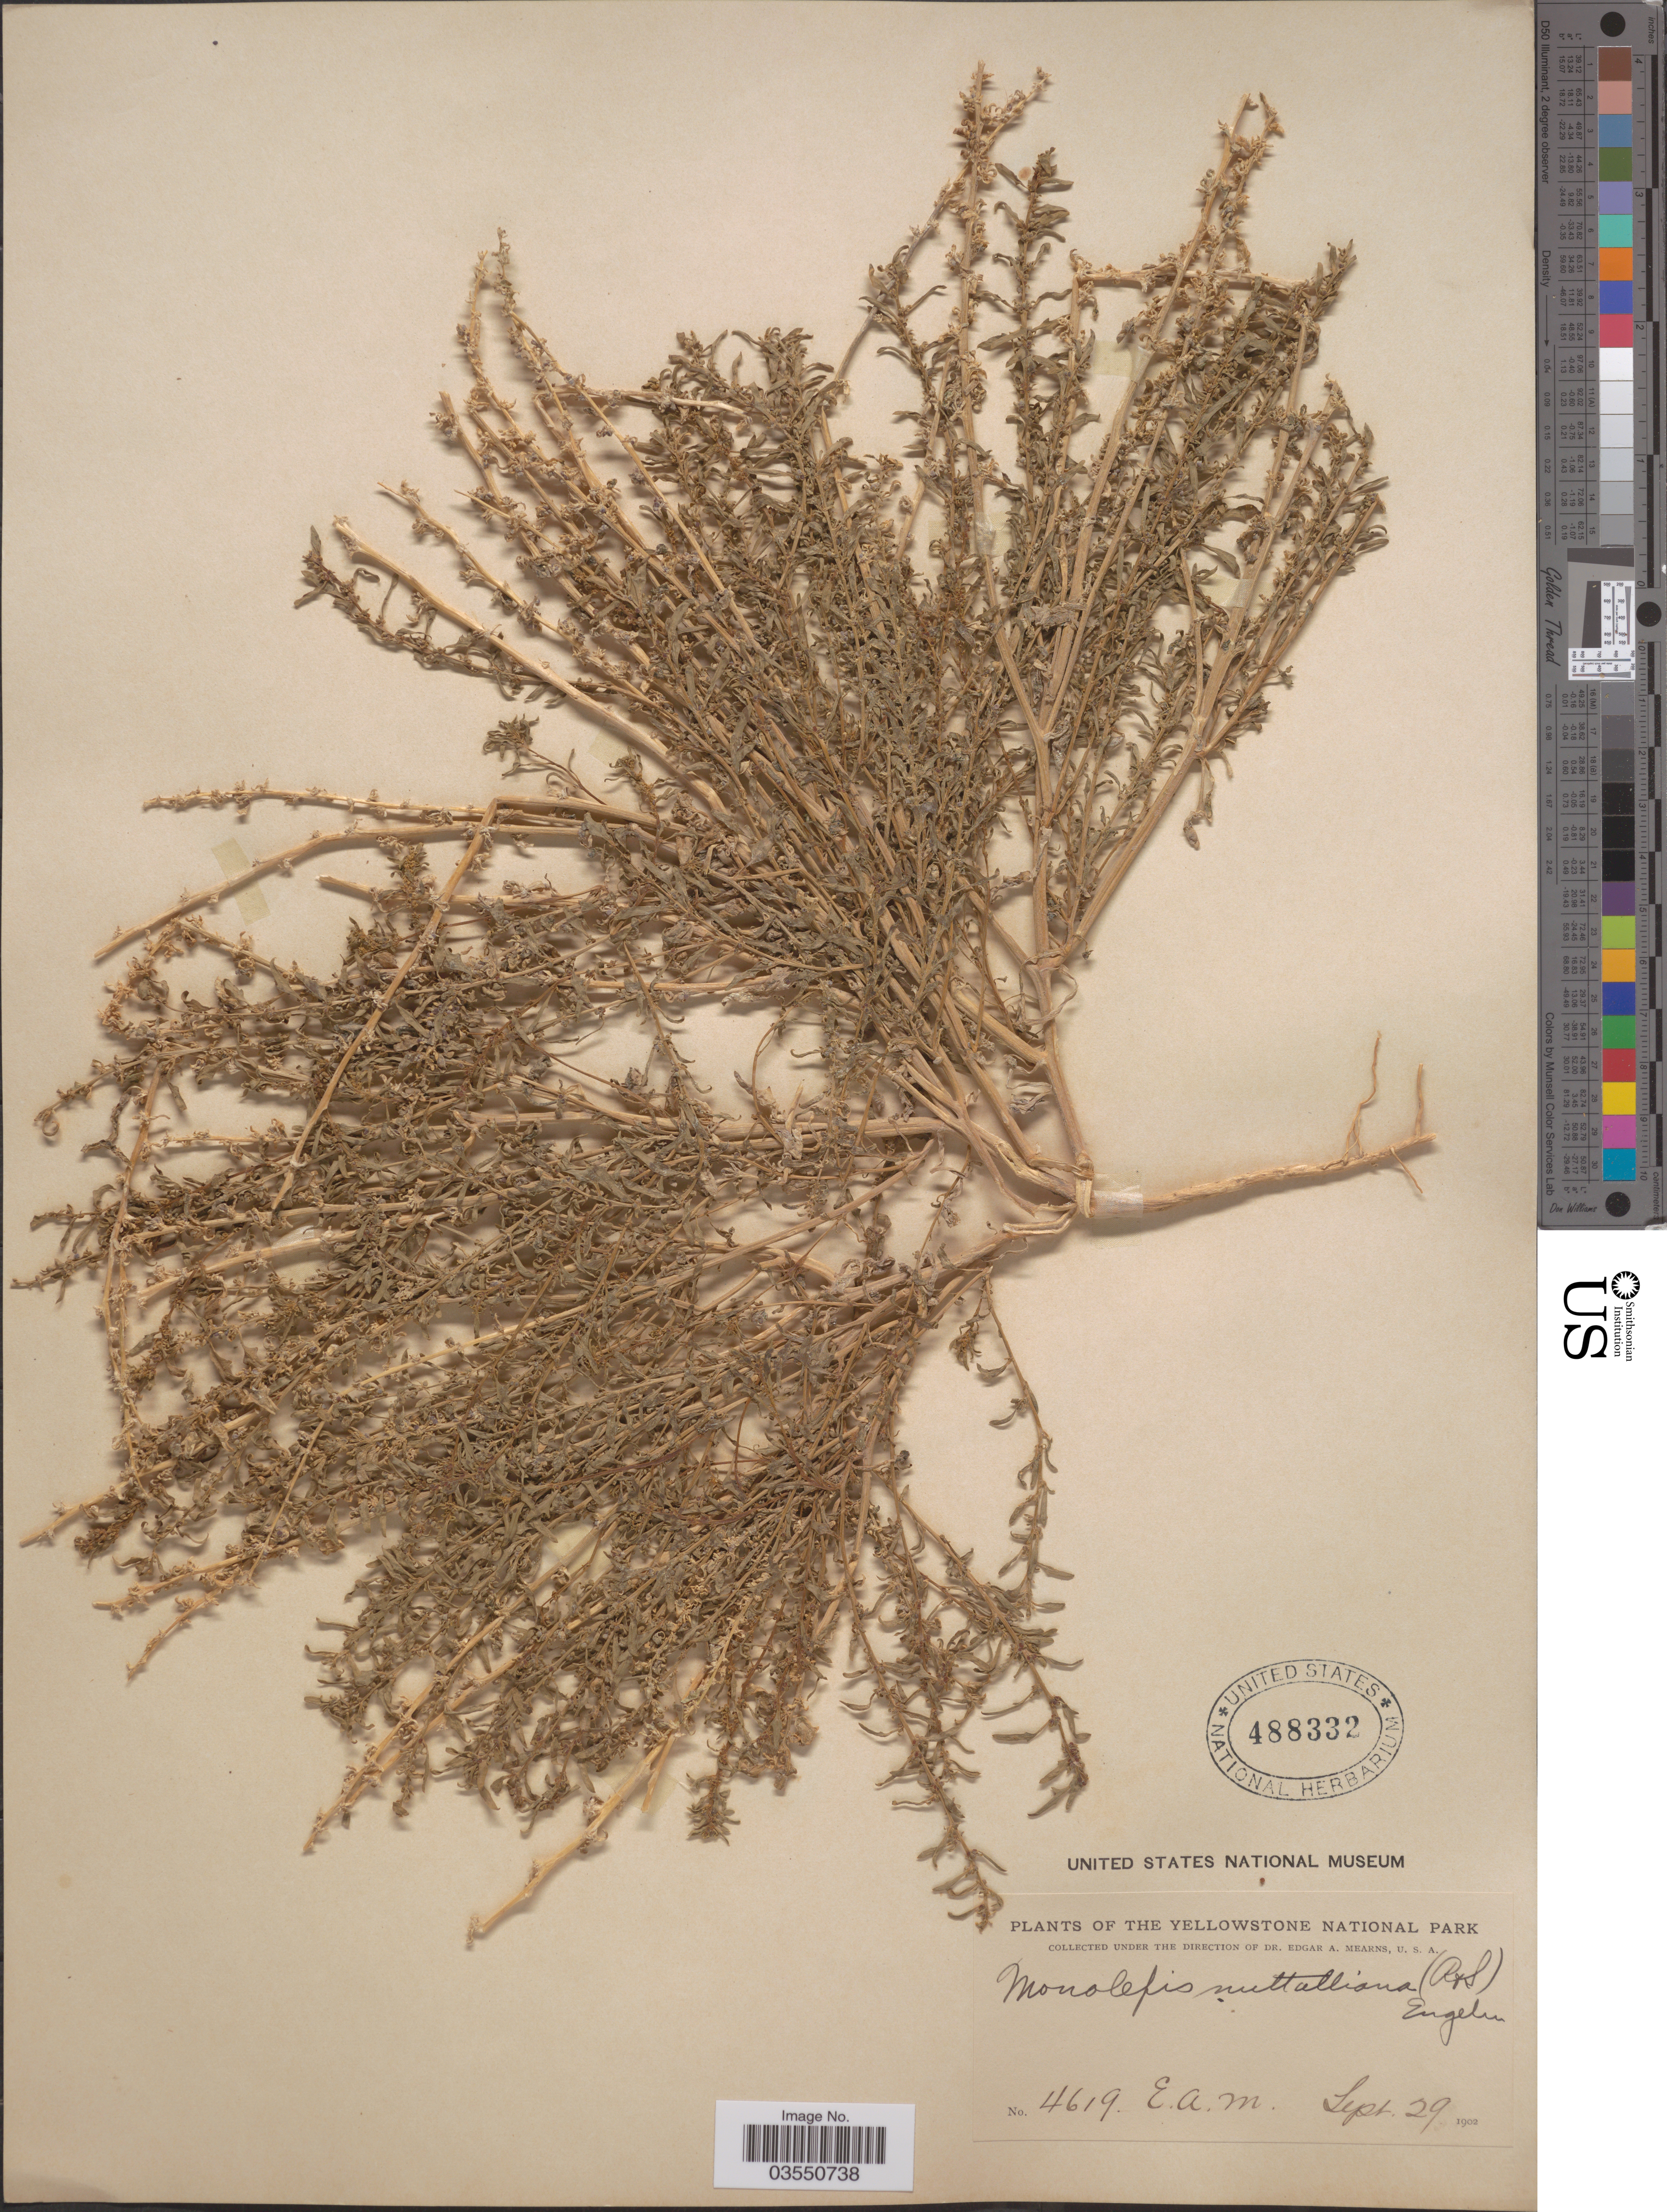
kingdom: Plantae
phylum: Tracheophyta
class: Magnoliopsida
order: Caryophyllales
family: Amaranthaceae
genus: Blitum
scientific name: Blitum nuttallianum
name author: Schult.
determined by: U.S. National Herbarium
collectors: E. A. Mearns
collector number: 4619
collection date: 1902-09-29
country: United States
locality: Yellowstone National Park.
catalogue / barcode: US 488332